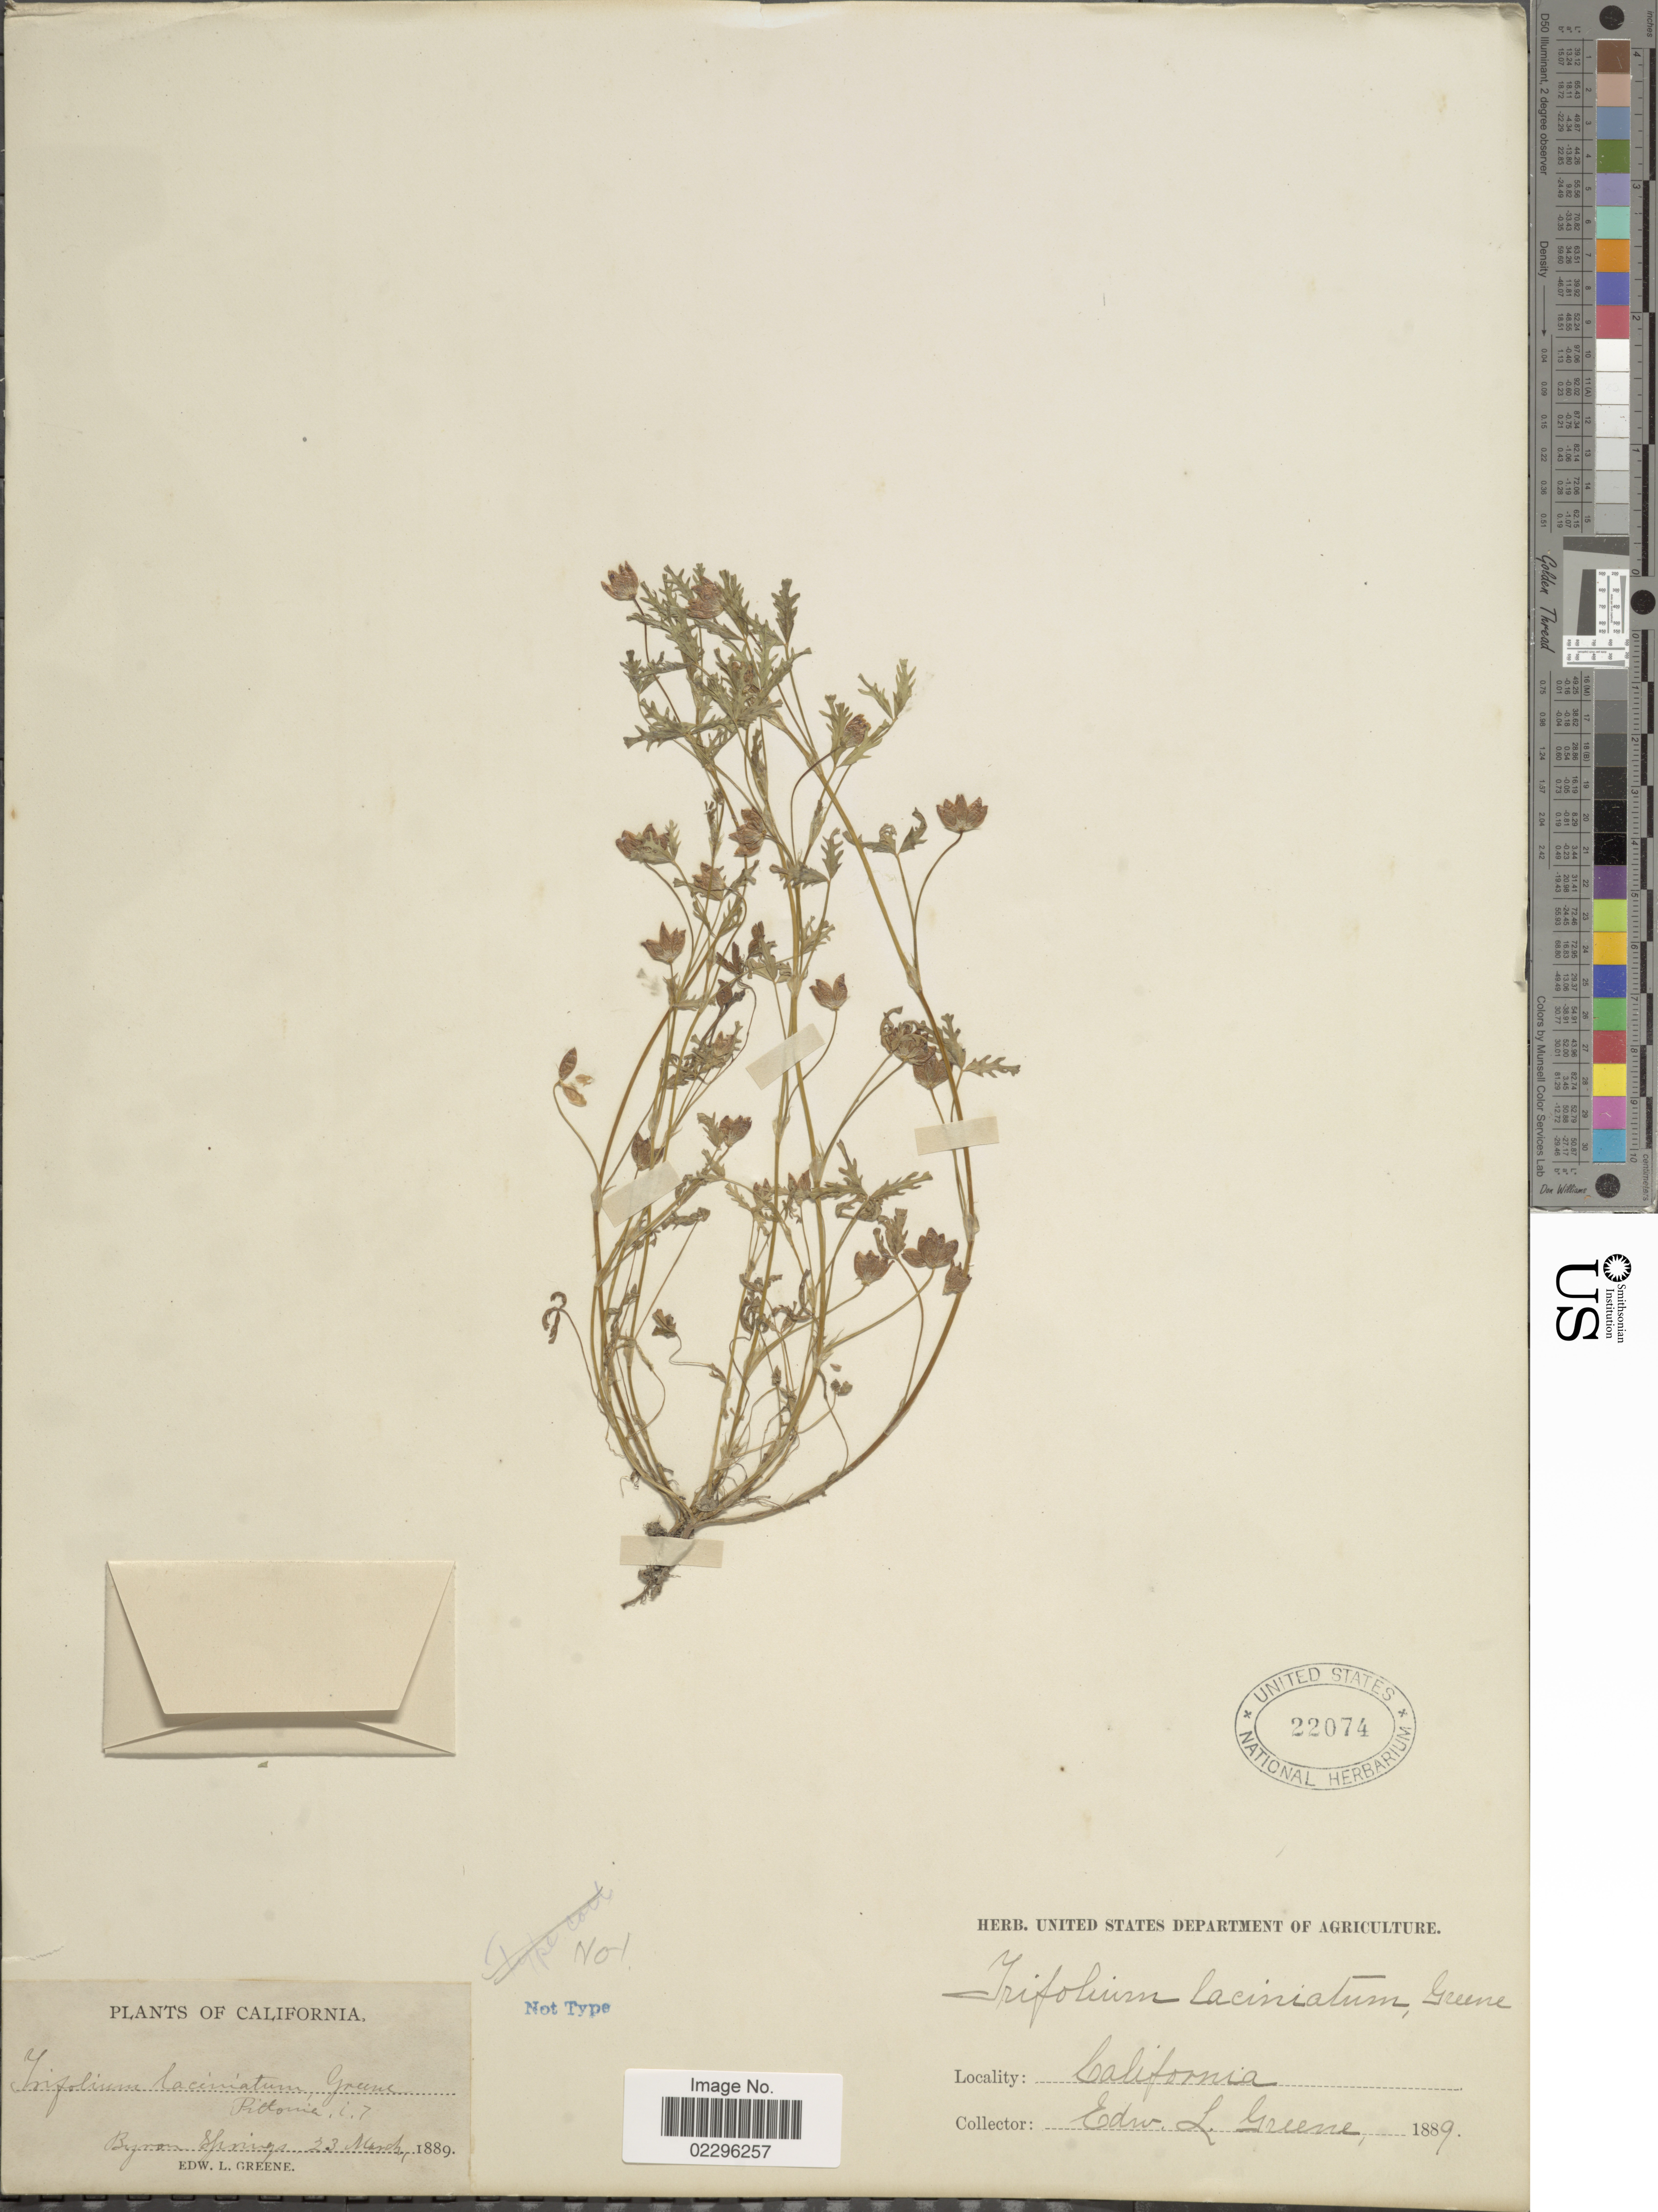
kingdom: Plantae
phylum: Tracheophyta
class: Magnoliopsida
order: Fabales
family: Fabaceae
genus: Trifolium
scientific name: Trifolium depauperatum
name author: Desv.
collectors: E. L. Greene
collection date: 1889-03-23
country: United States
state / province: California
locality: Byron Springs.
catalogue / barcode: US 22074